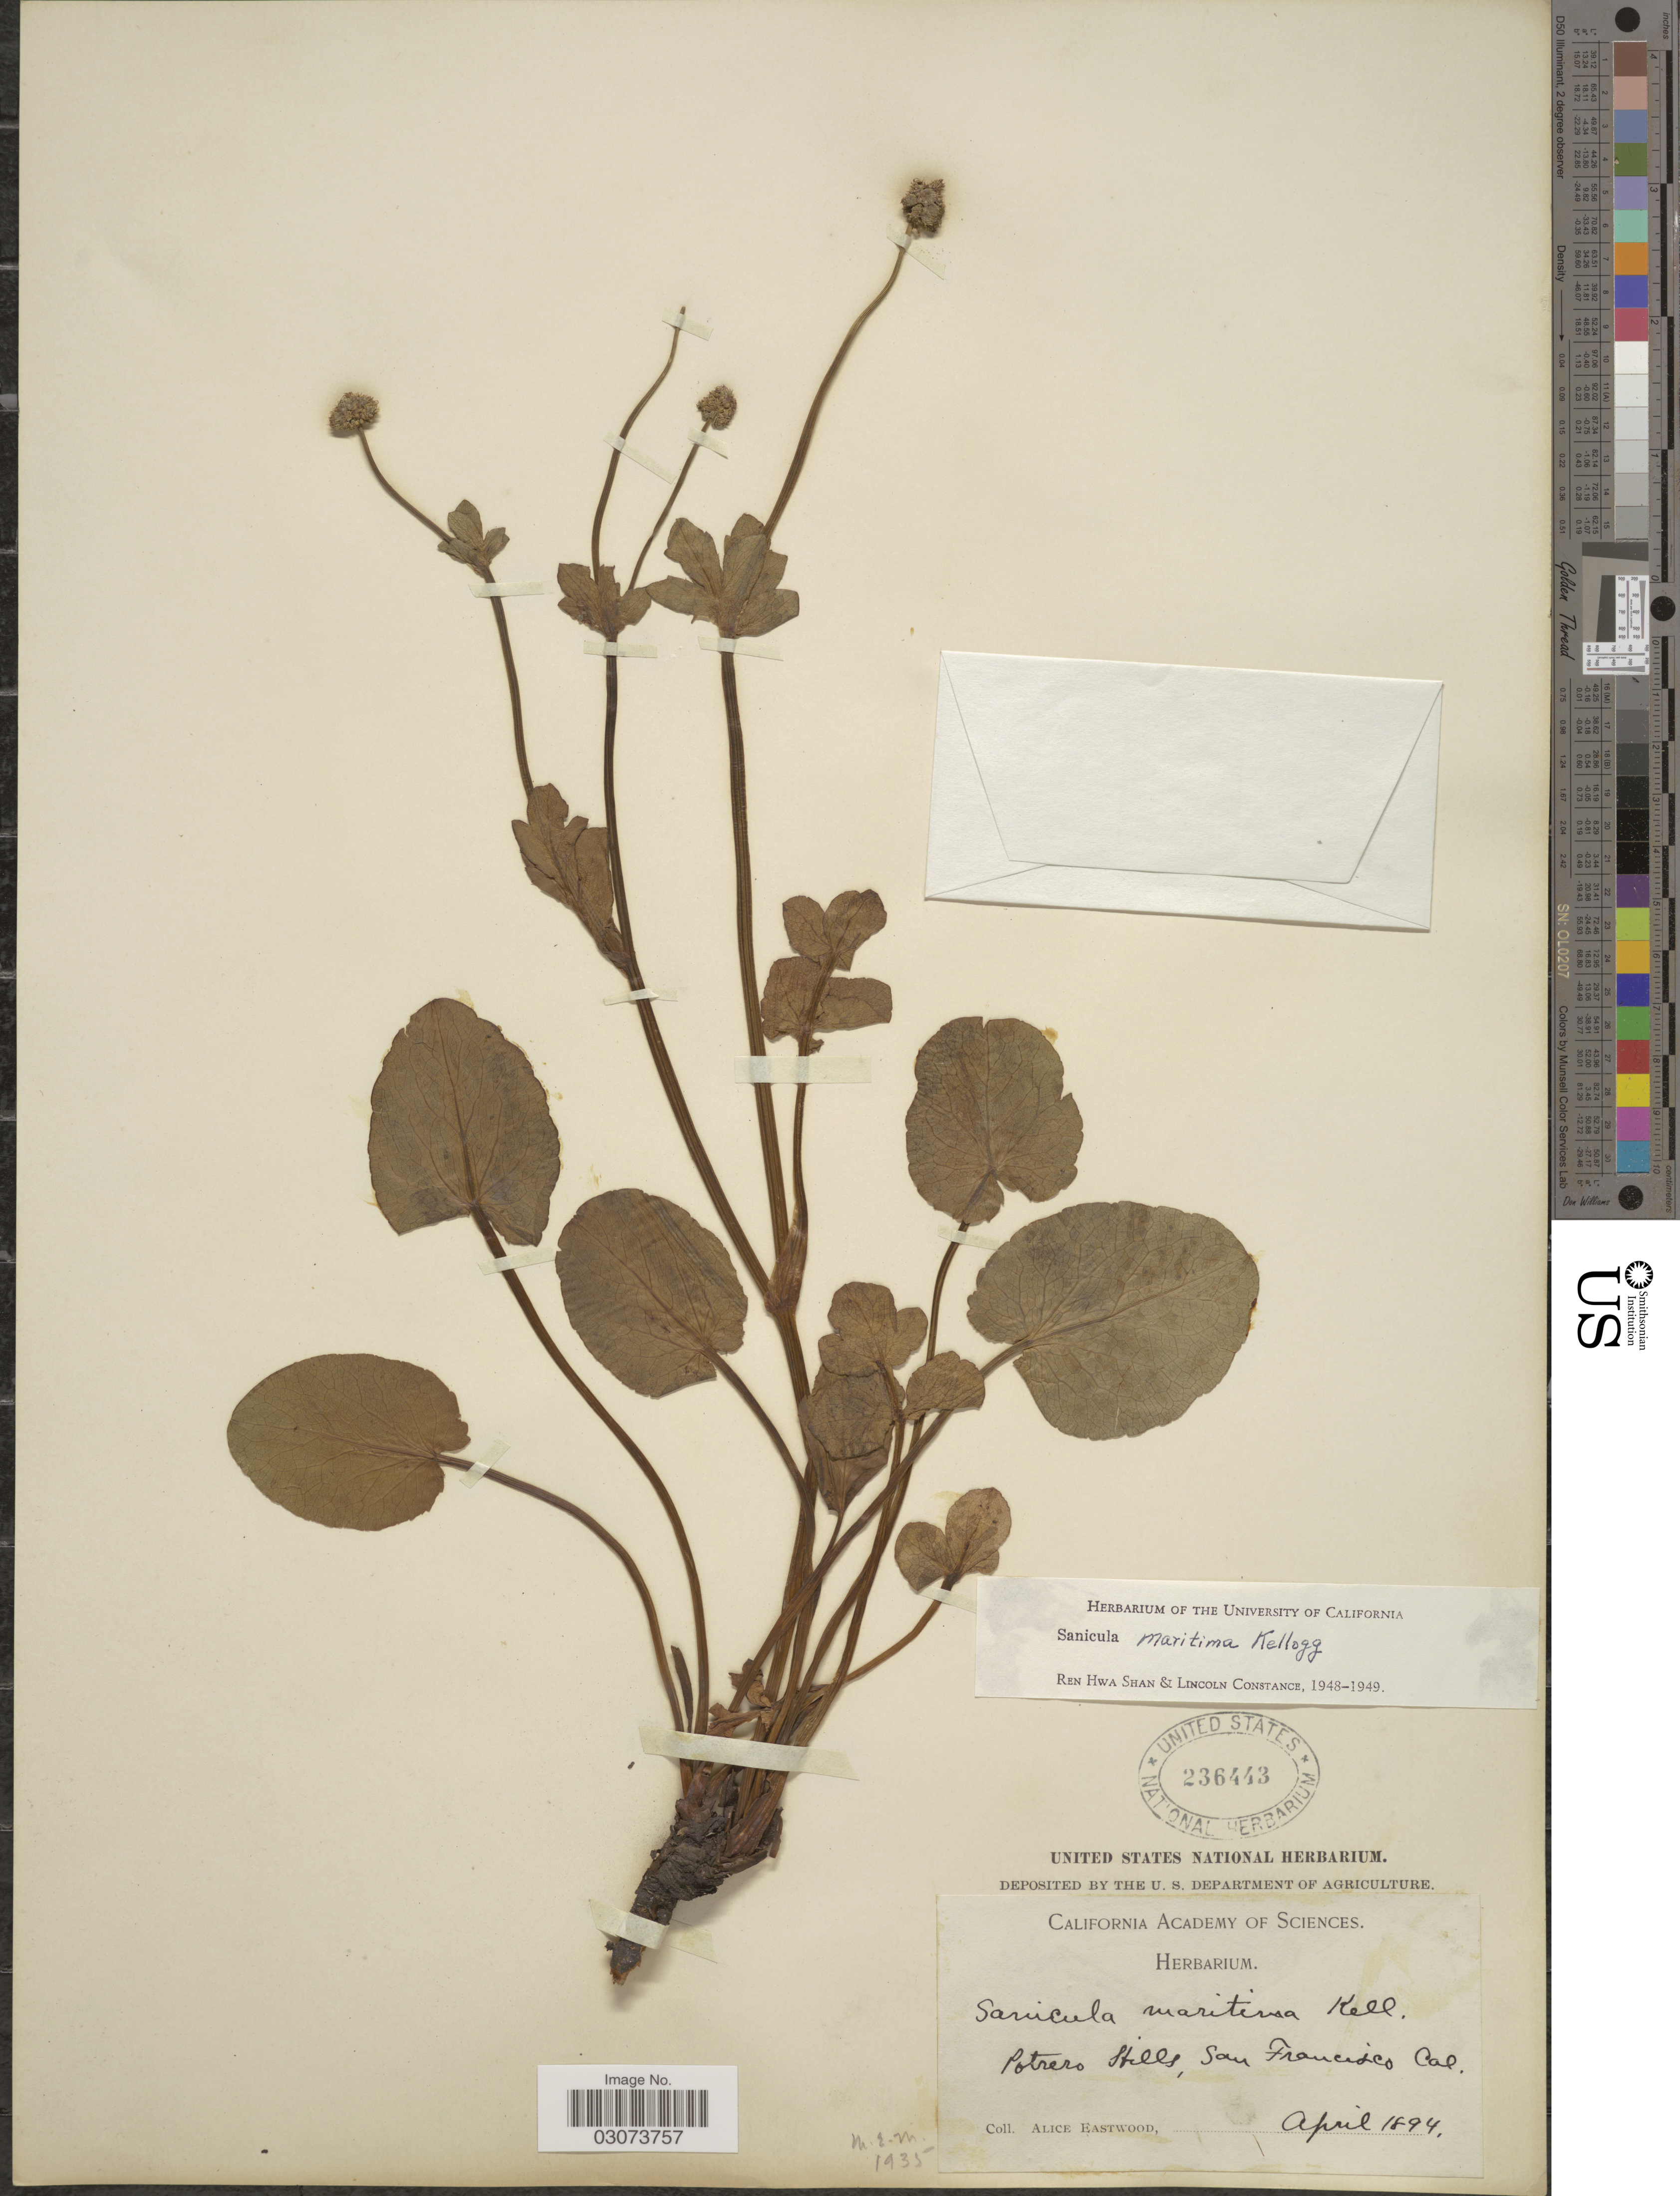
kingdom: Plantae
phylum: Tracheophyta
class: Magnoliopsida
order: Apiales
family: Apiaceae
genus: Sanicula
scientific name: Sanicula maritima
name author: Kellogg ex S. Watson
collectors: A. Eastwood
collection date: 1894-04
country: United States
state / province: California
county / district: San Francisco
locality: Potrero Hills, San Francisco.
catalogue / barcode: US 236443